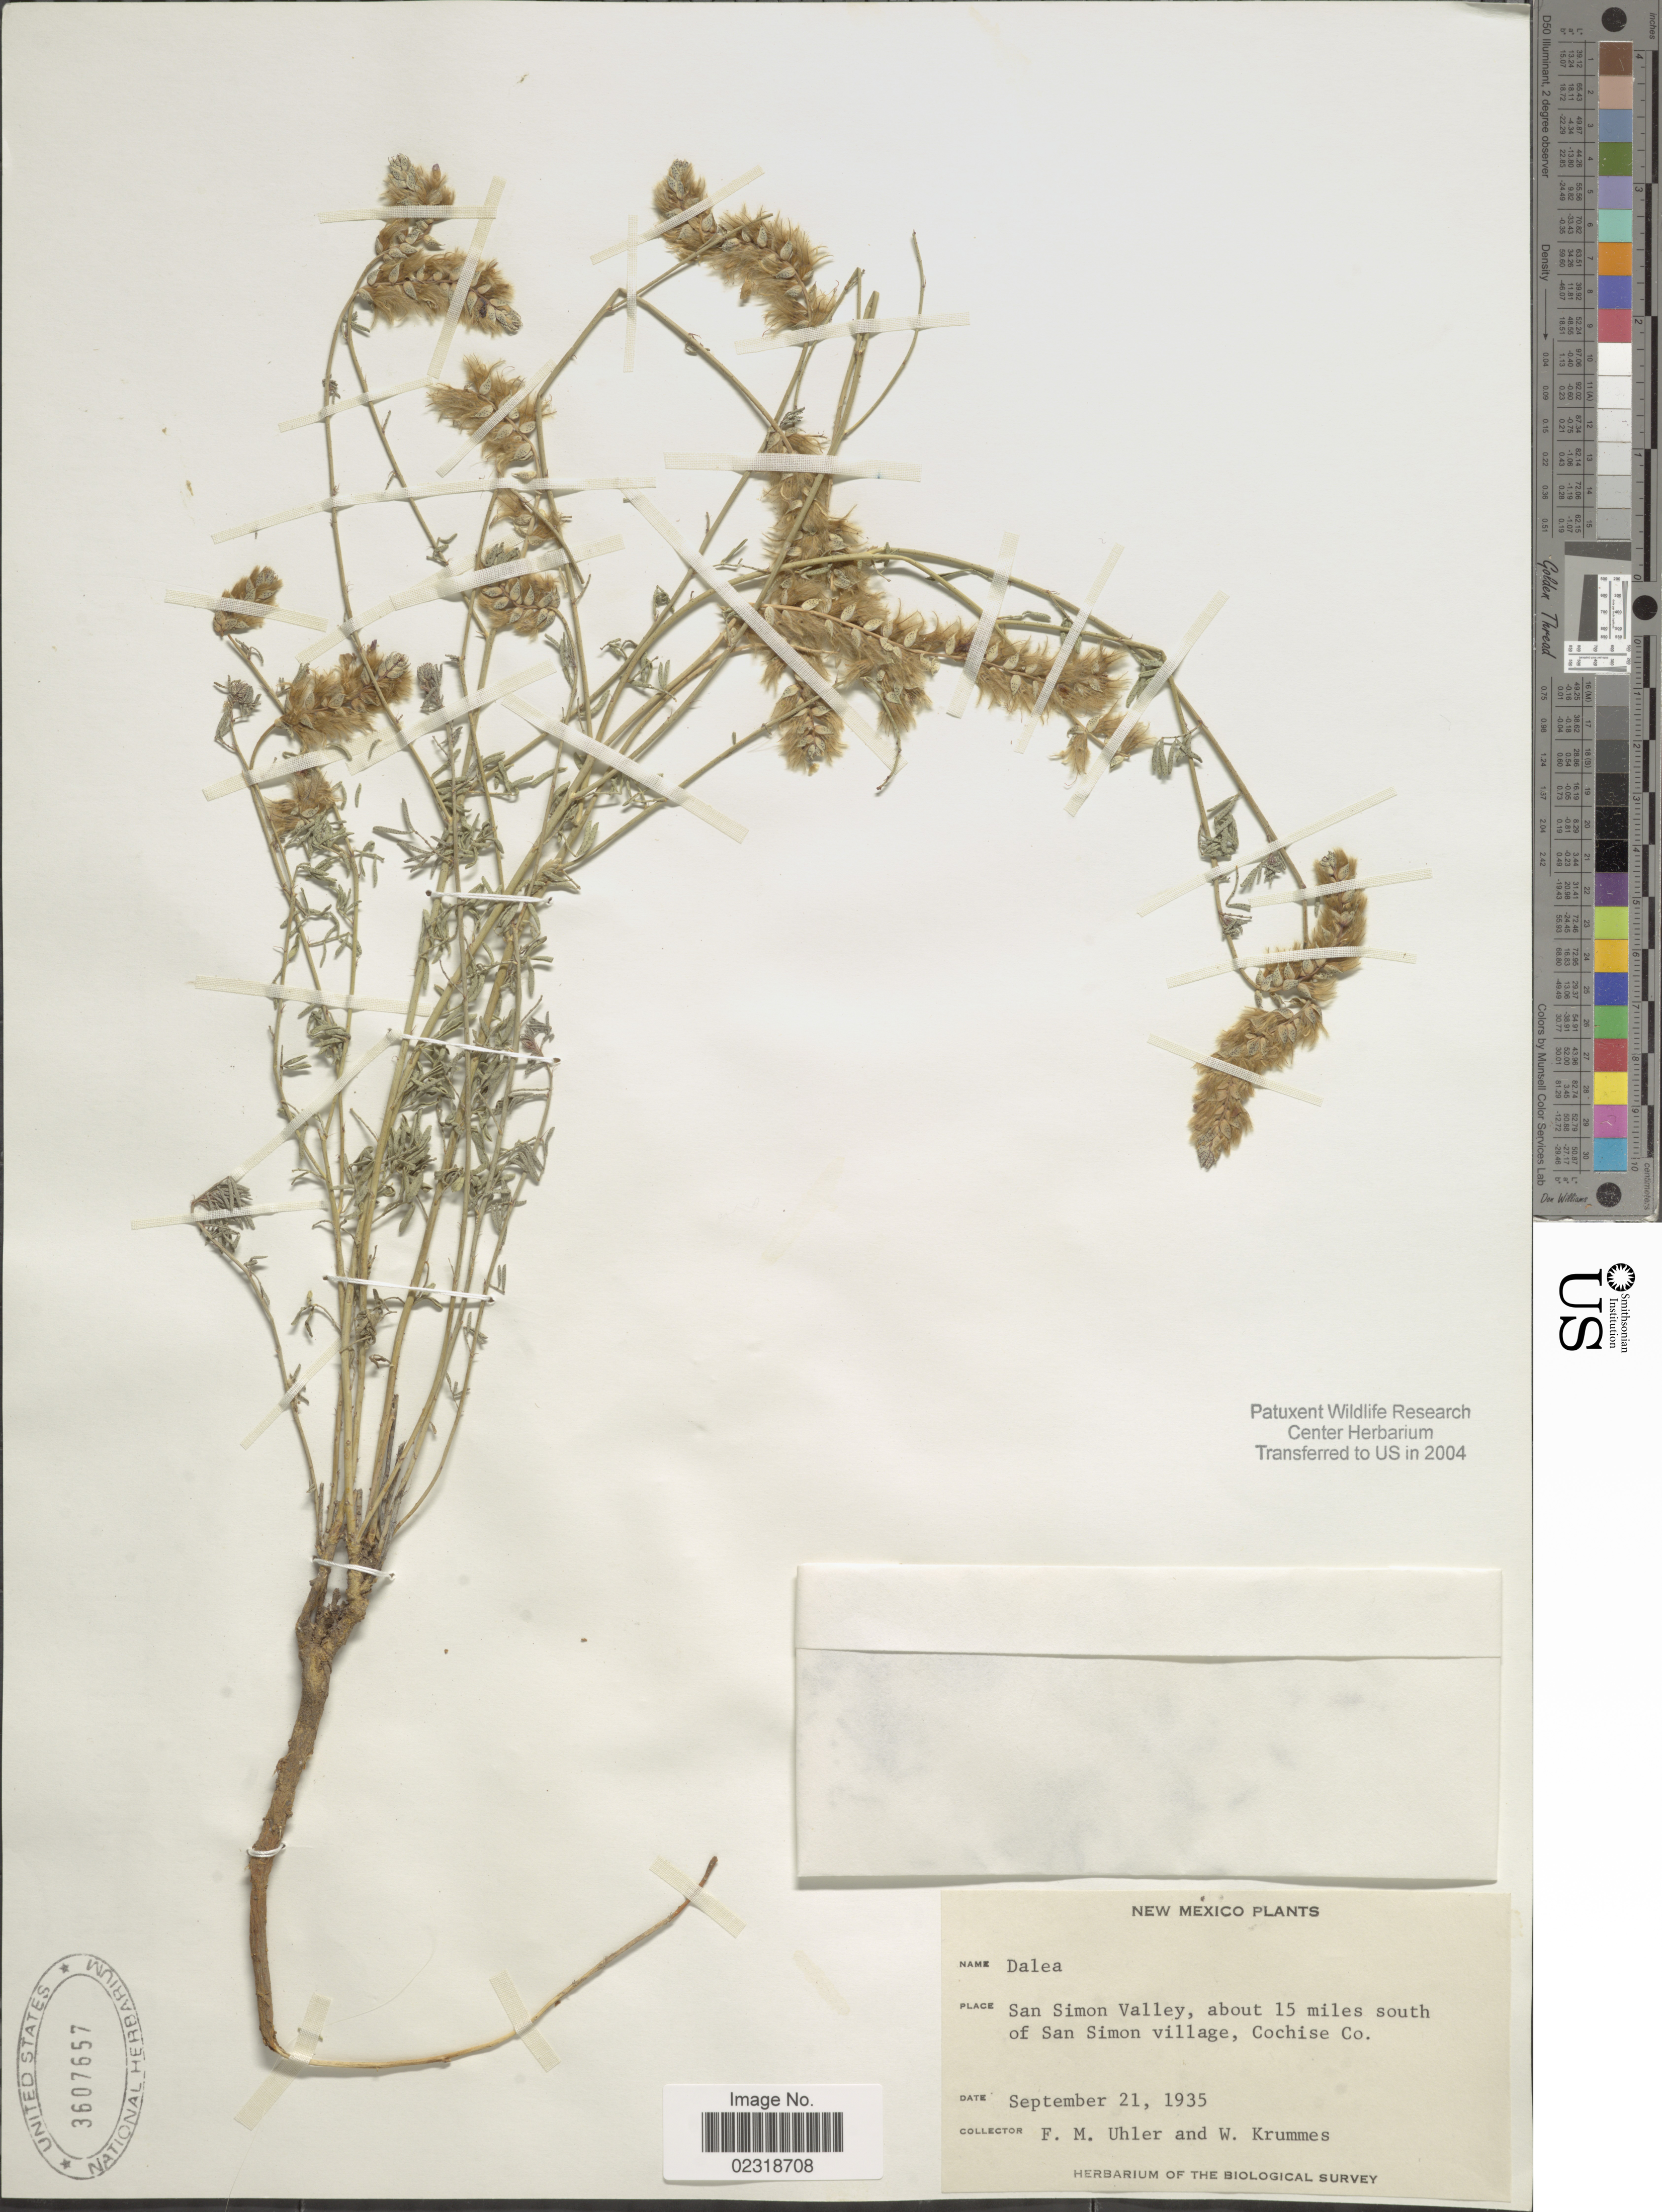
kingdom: Plantae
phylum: Tracheophyta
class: Magnoliopsida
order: Fabales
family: Fabaceae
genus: Dalea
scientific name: Dalea sp.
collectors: F. M. Uhler & W. Krummes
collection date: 1935-09-21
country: United States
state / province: New Mexico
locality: San Simon Valley, about 15 miles south of San Simon village, Cochise Co.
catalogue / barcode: US 3607657